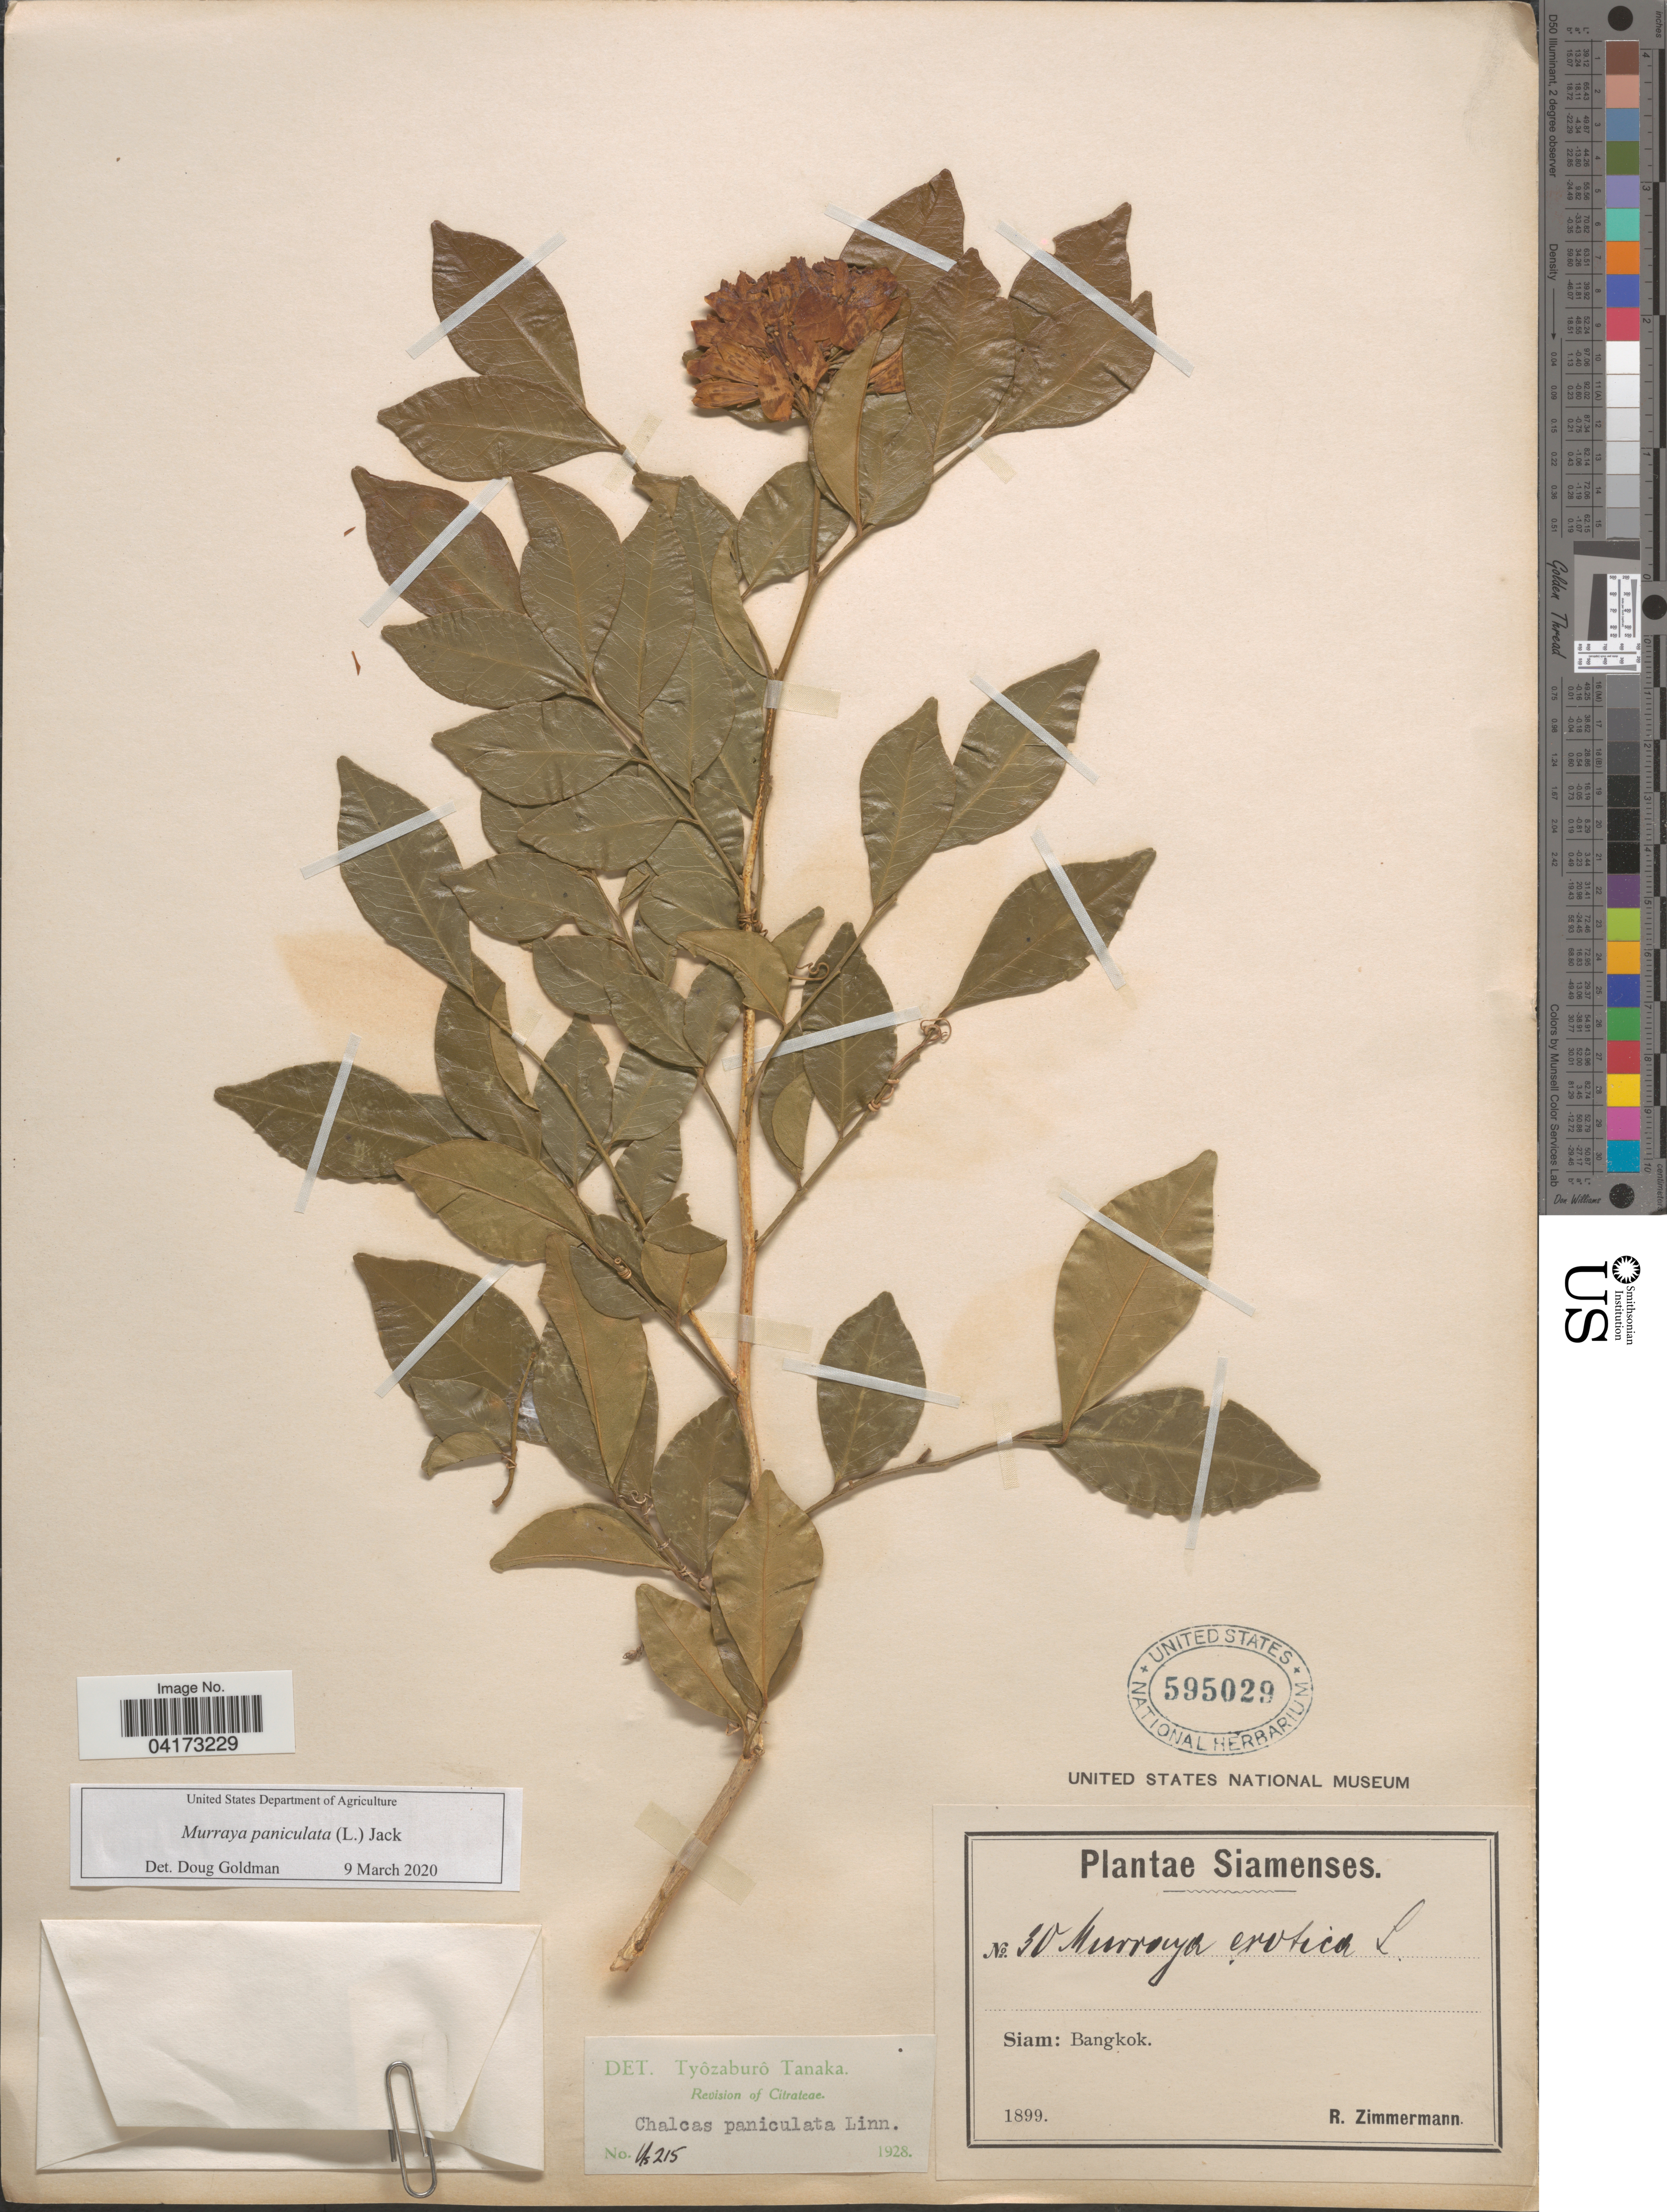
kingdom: Plantae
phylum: Tracheophyta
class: Magnoliopsida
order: Sapindales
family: Rutaceae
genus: Murraya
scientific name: Murraya paniculata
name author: (L.) Jack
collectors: R. Zimmerman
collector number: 30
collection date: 1899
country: Thailand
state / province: Bangkok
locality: Siam.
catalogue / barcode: US 595029